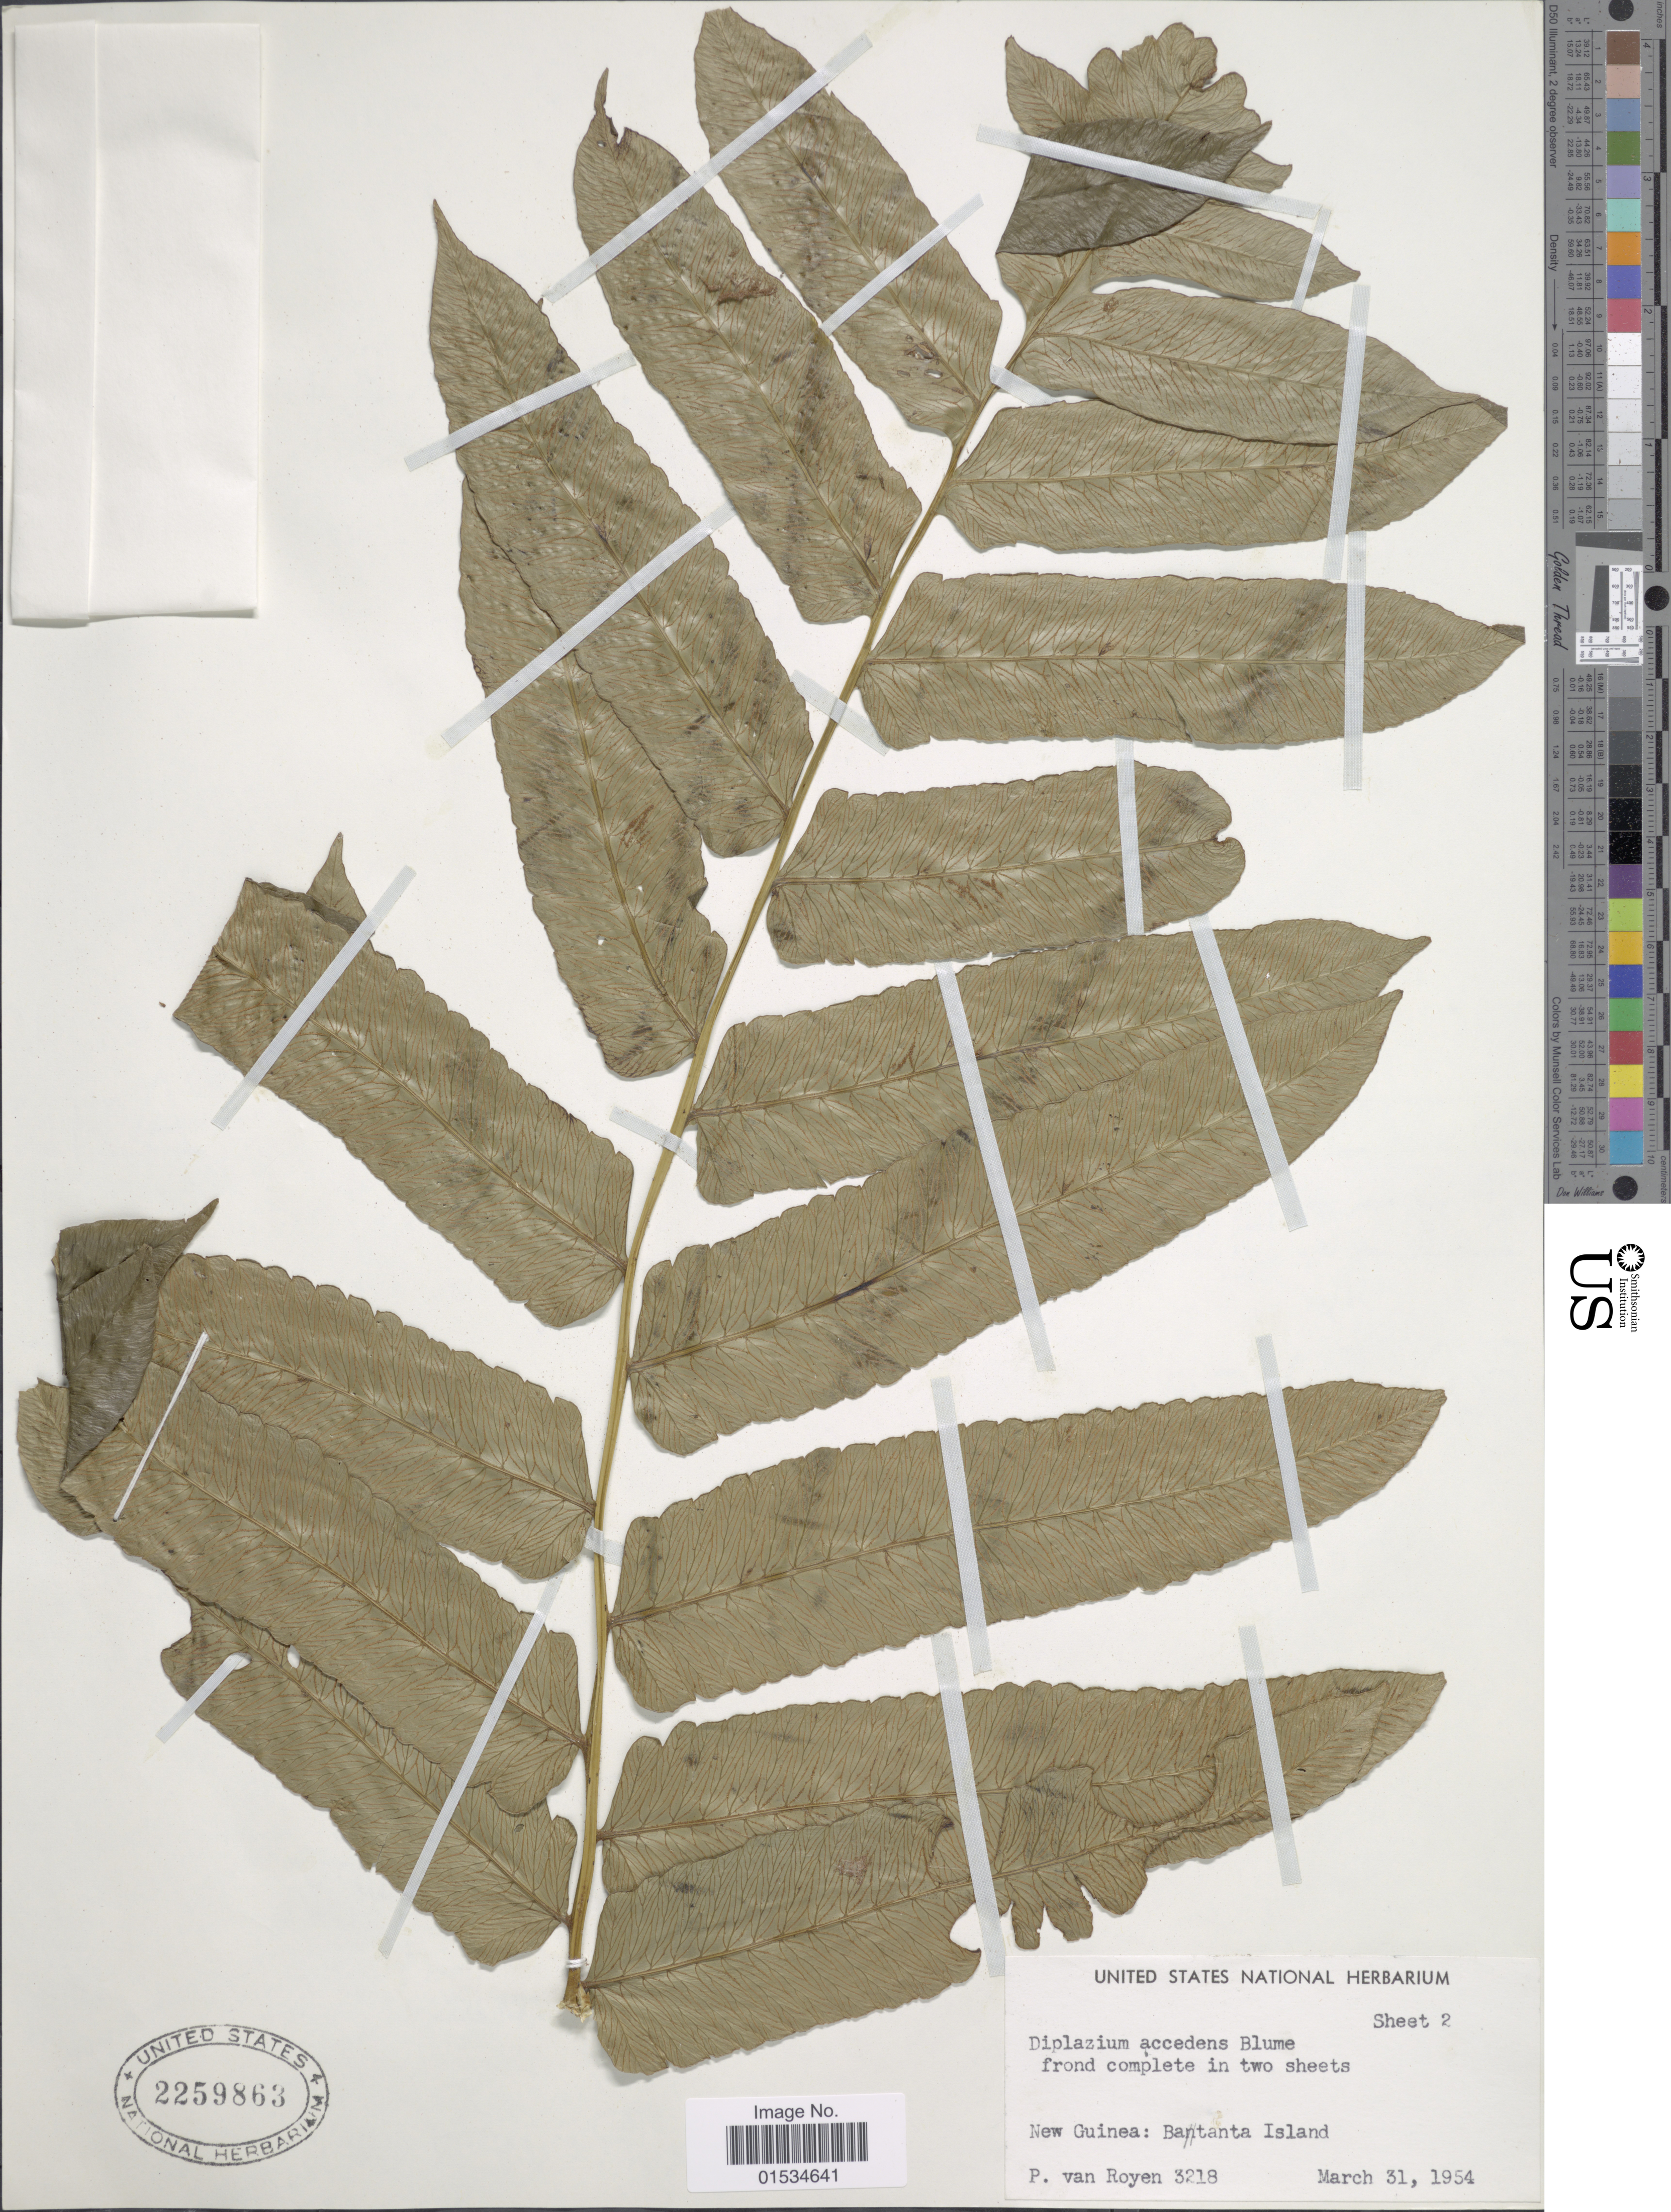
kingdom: Plantae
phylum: Tracheophyta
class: Polypodiopsida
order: Polypodiales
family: Athyriaceae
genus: Diplazium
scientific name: Diplazium accendens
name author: Blume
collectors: P. van Royen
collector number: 3218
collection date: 1954-03-31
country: Papua New Guinea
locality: New Guinea: Bantanta Island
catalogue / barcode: US 2259863